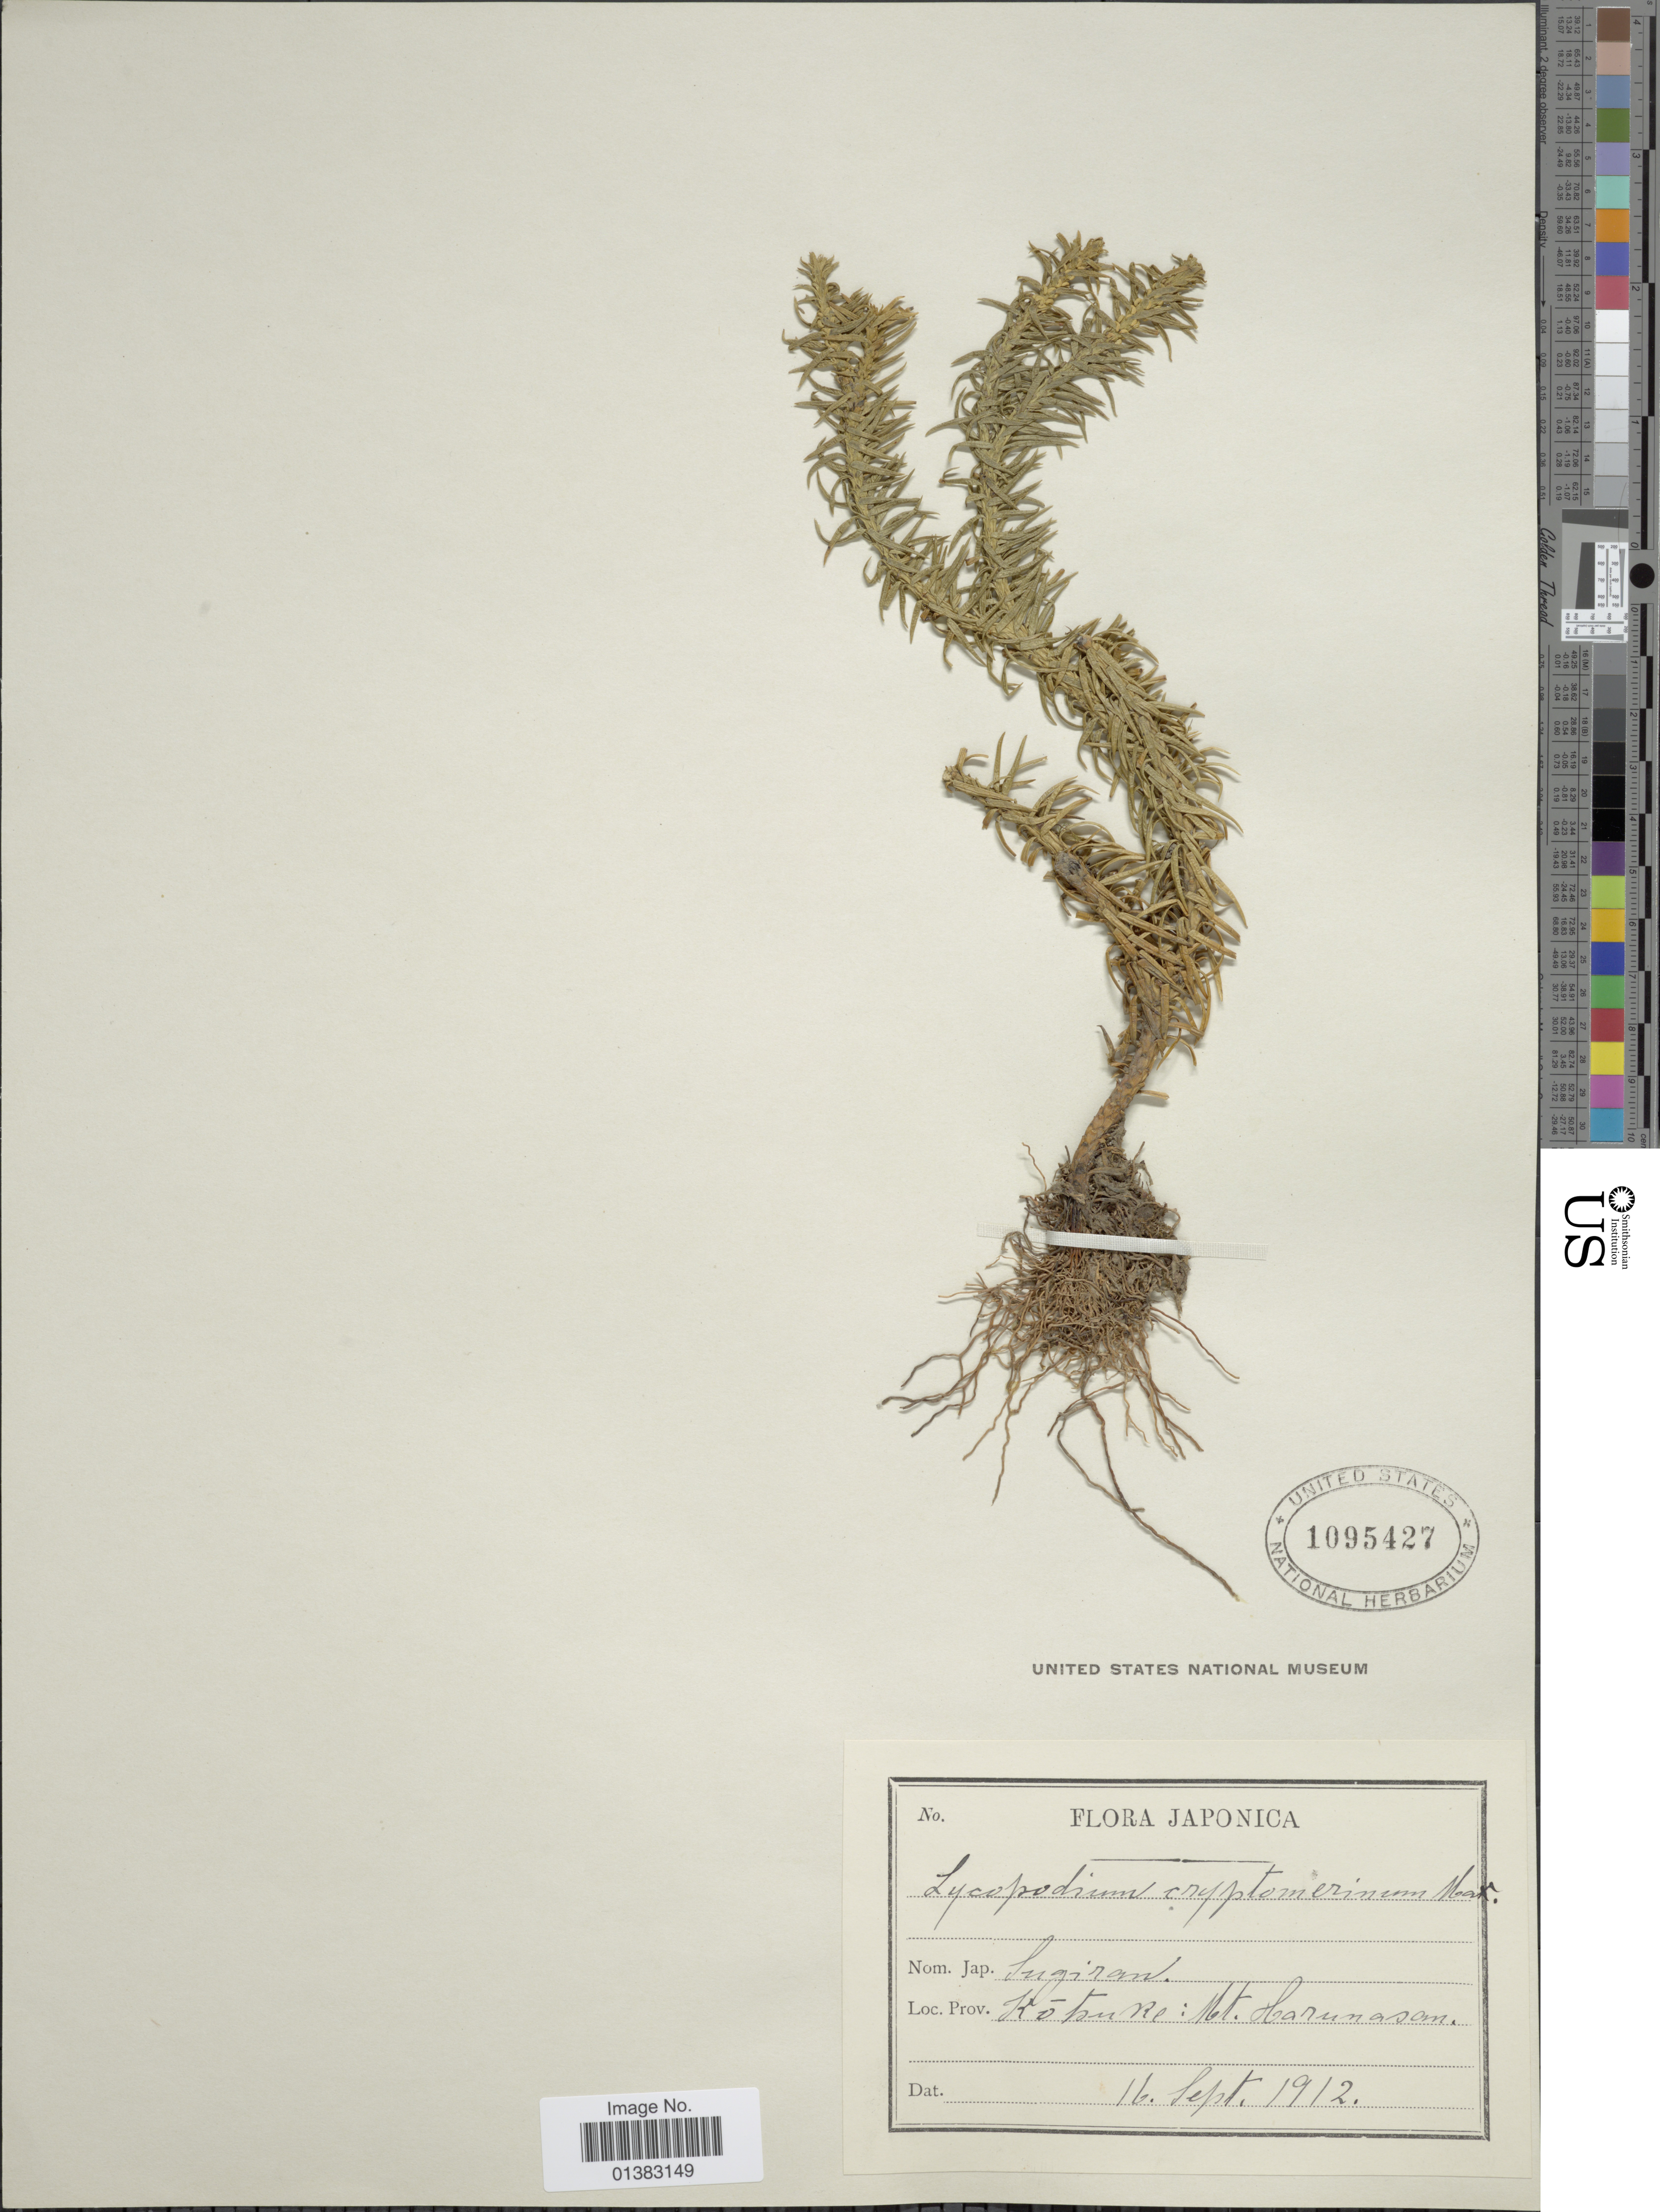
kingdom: Plantae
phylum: Tracheophyta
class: Lycopodiopsida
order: Lycopodiales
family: Lycopodiaceae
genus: Phlegmariurus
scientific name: Phlegmariurus cryptomerinus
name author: (Maxim.) Satou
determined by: Field, A. R.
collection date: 1912-09-16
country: Japan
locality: Kotsuke: Mt. Harunasan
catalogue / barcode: US 1095427